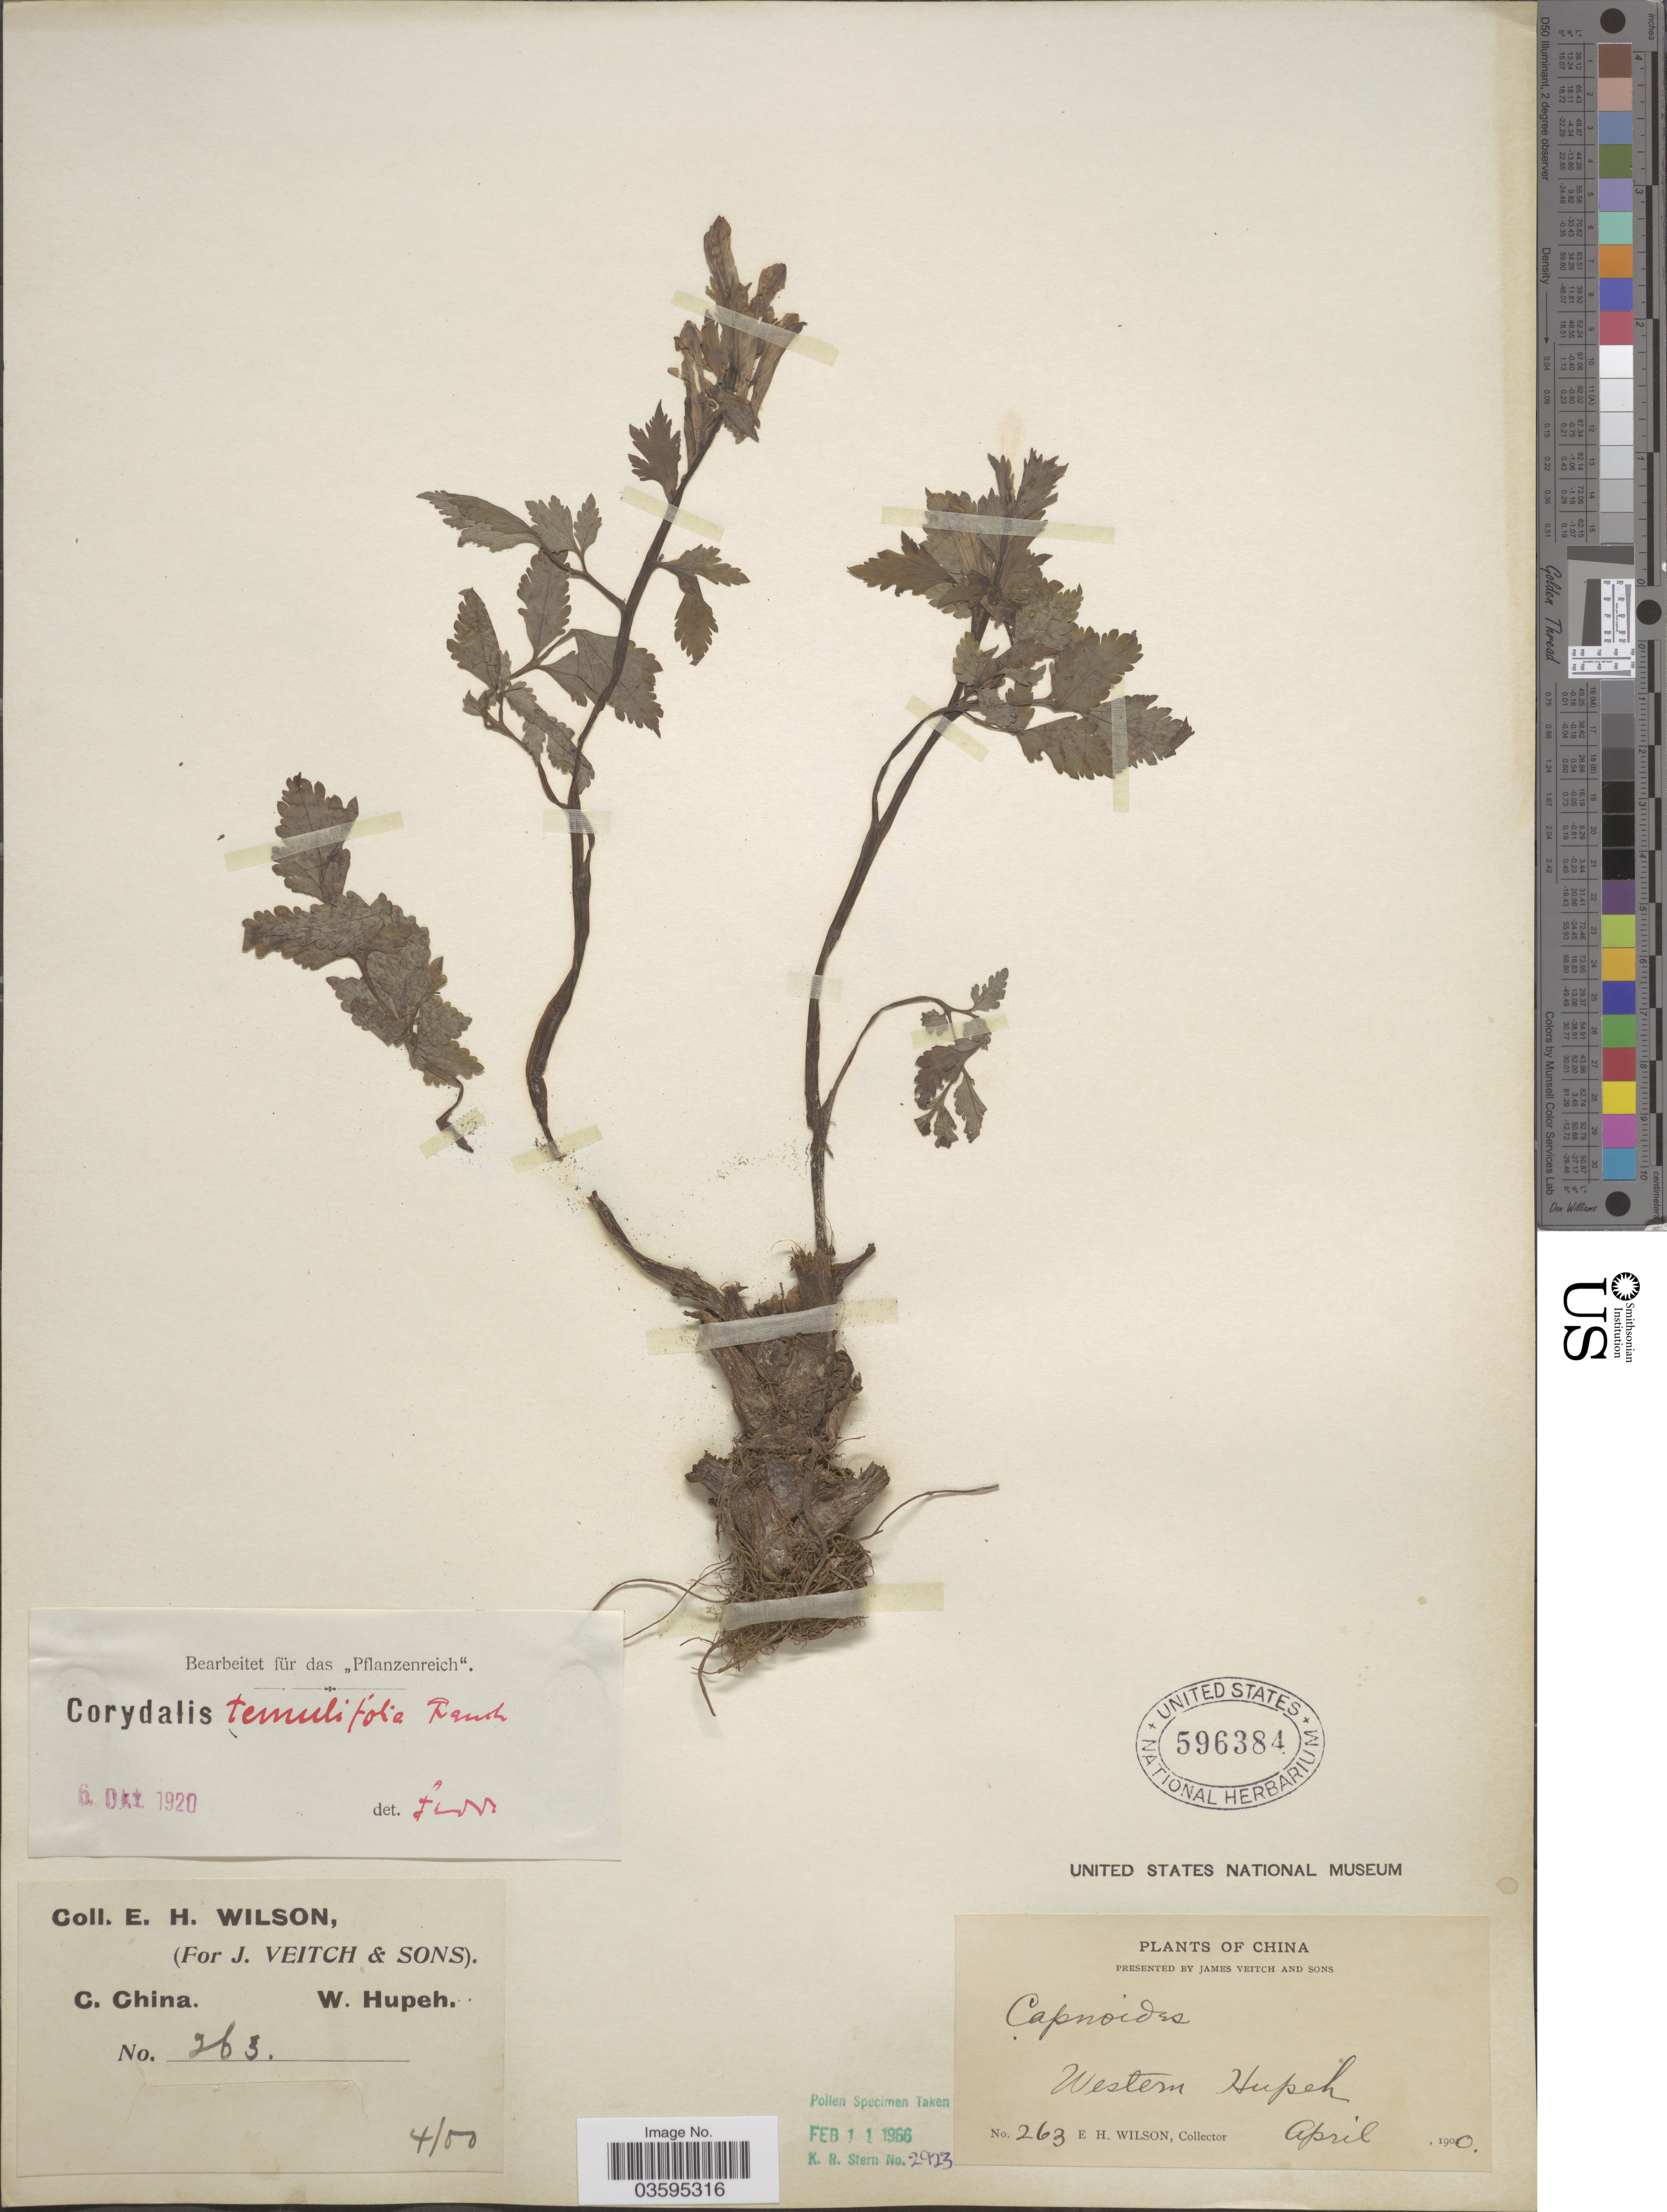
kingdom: Plantae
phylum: Tracheophyta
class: Magnoliopsida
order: Ranunculales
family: Papaveraceae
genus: Corydalis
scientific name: Corydalis temulifolia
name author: Franch.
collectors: E. Wilson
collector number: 263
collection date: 1900-04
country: China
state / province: Hubei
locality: C. China. Western Hupeh.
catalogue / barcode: US 596384